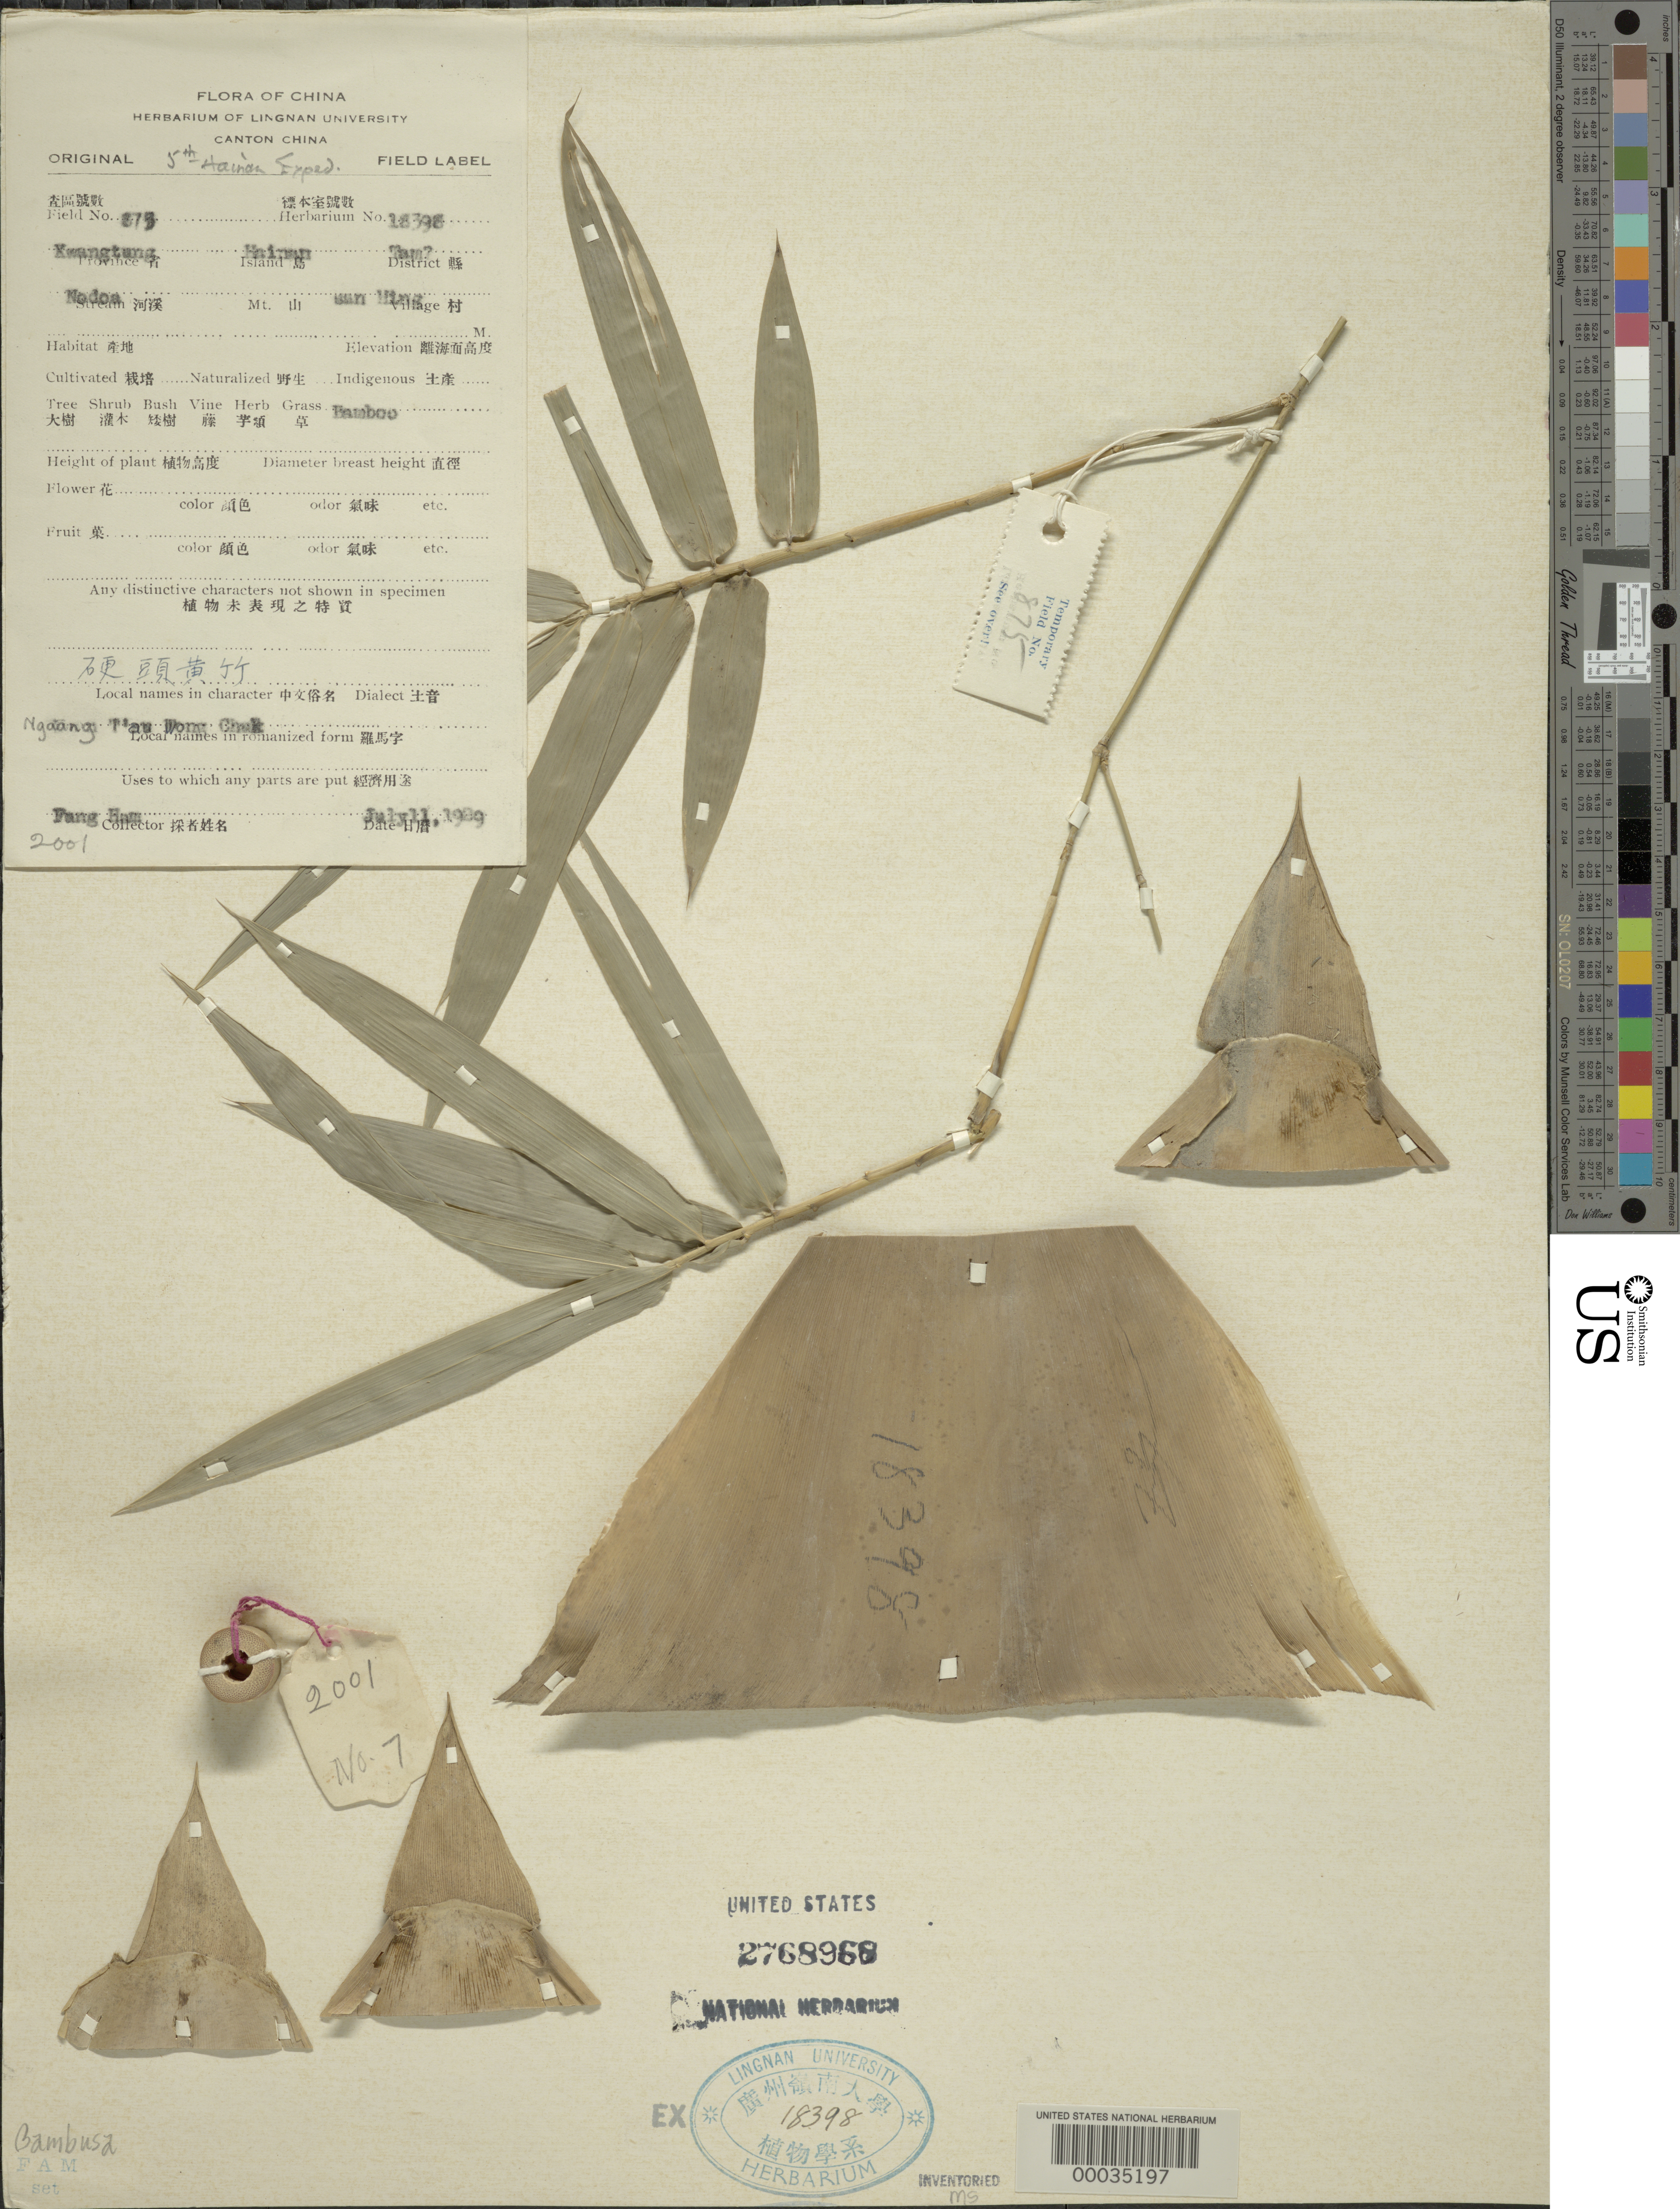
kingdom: Plantae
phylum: Tracheophyta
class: Liliopsida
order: Poales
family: Poaceae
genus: Bambusa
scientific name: Bambusa sp.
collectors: H. L. Fung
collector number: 873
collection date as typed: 11 Jul 1929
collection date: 1929-07-11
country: China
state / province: Hainan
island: Hainan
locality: San hing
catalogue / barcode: US 2768968